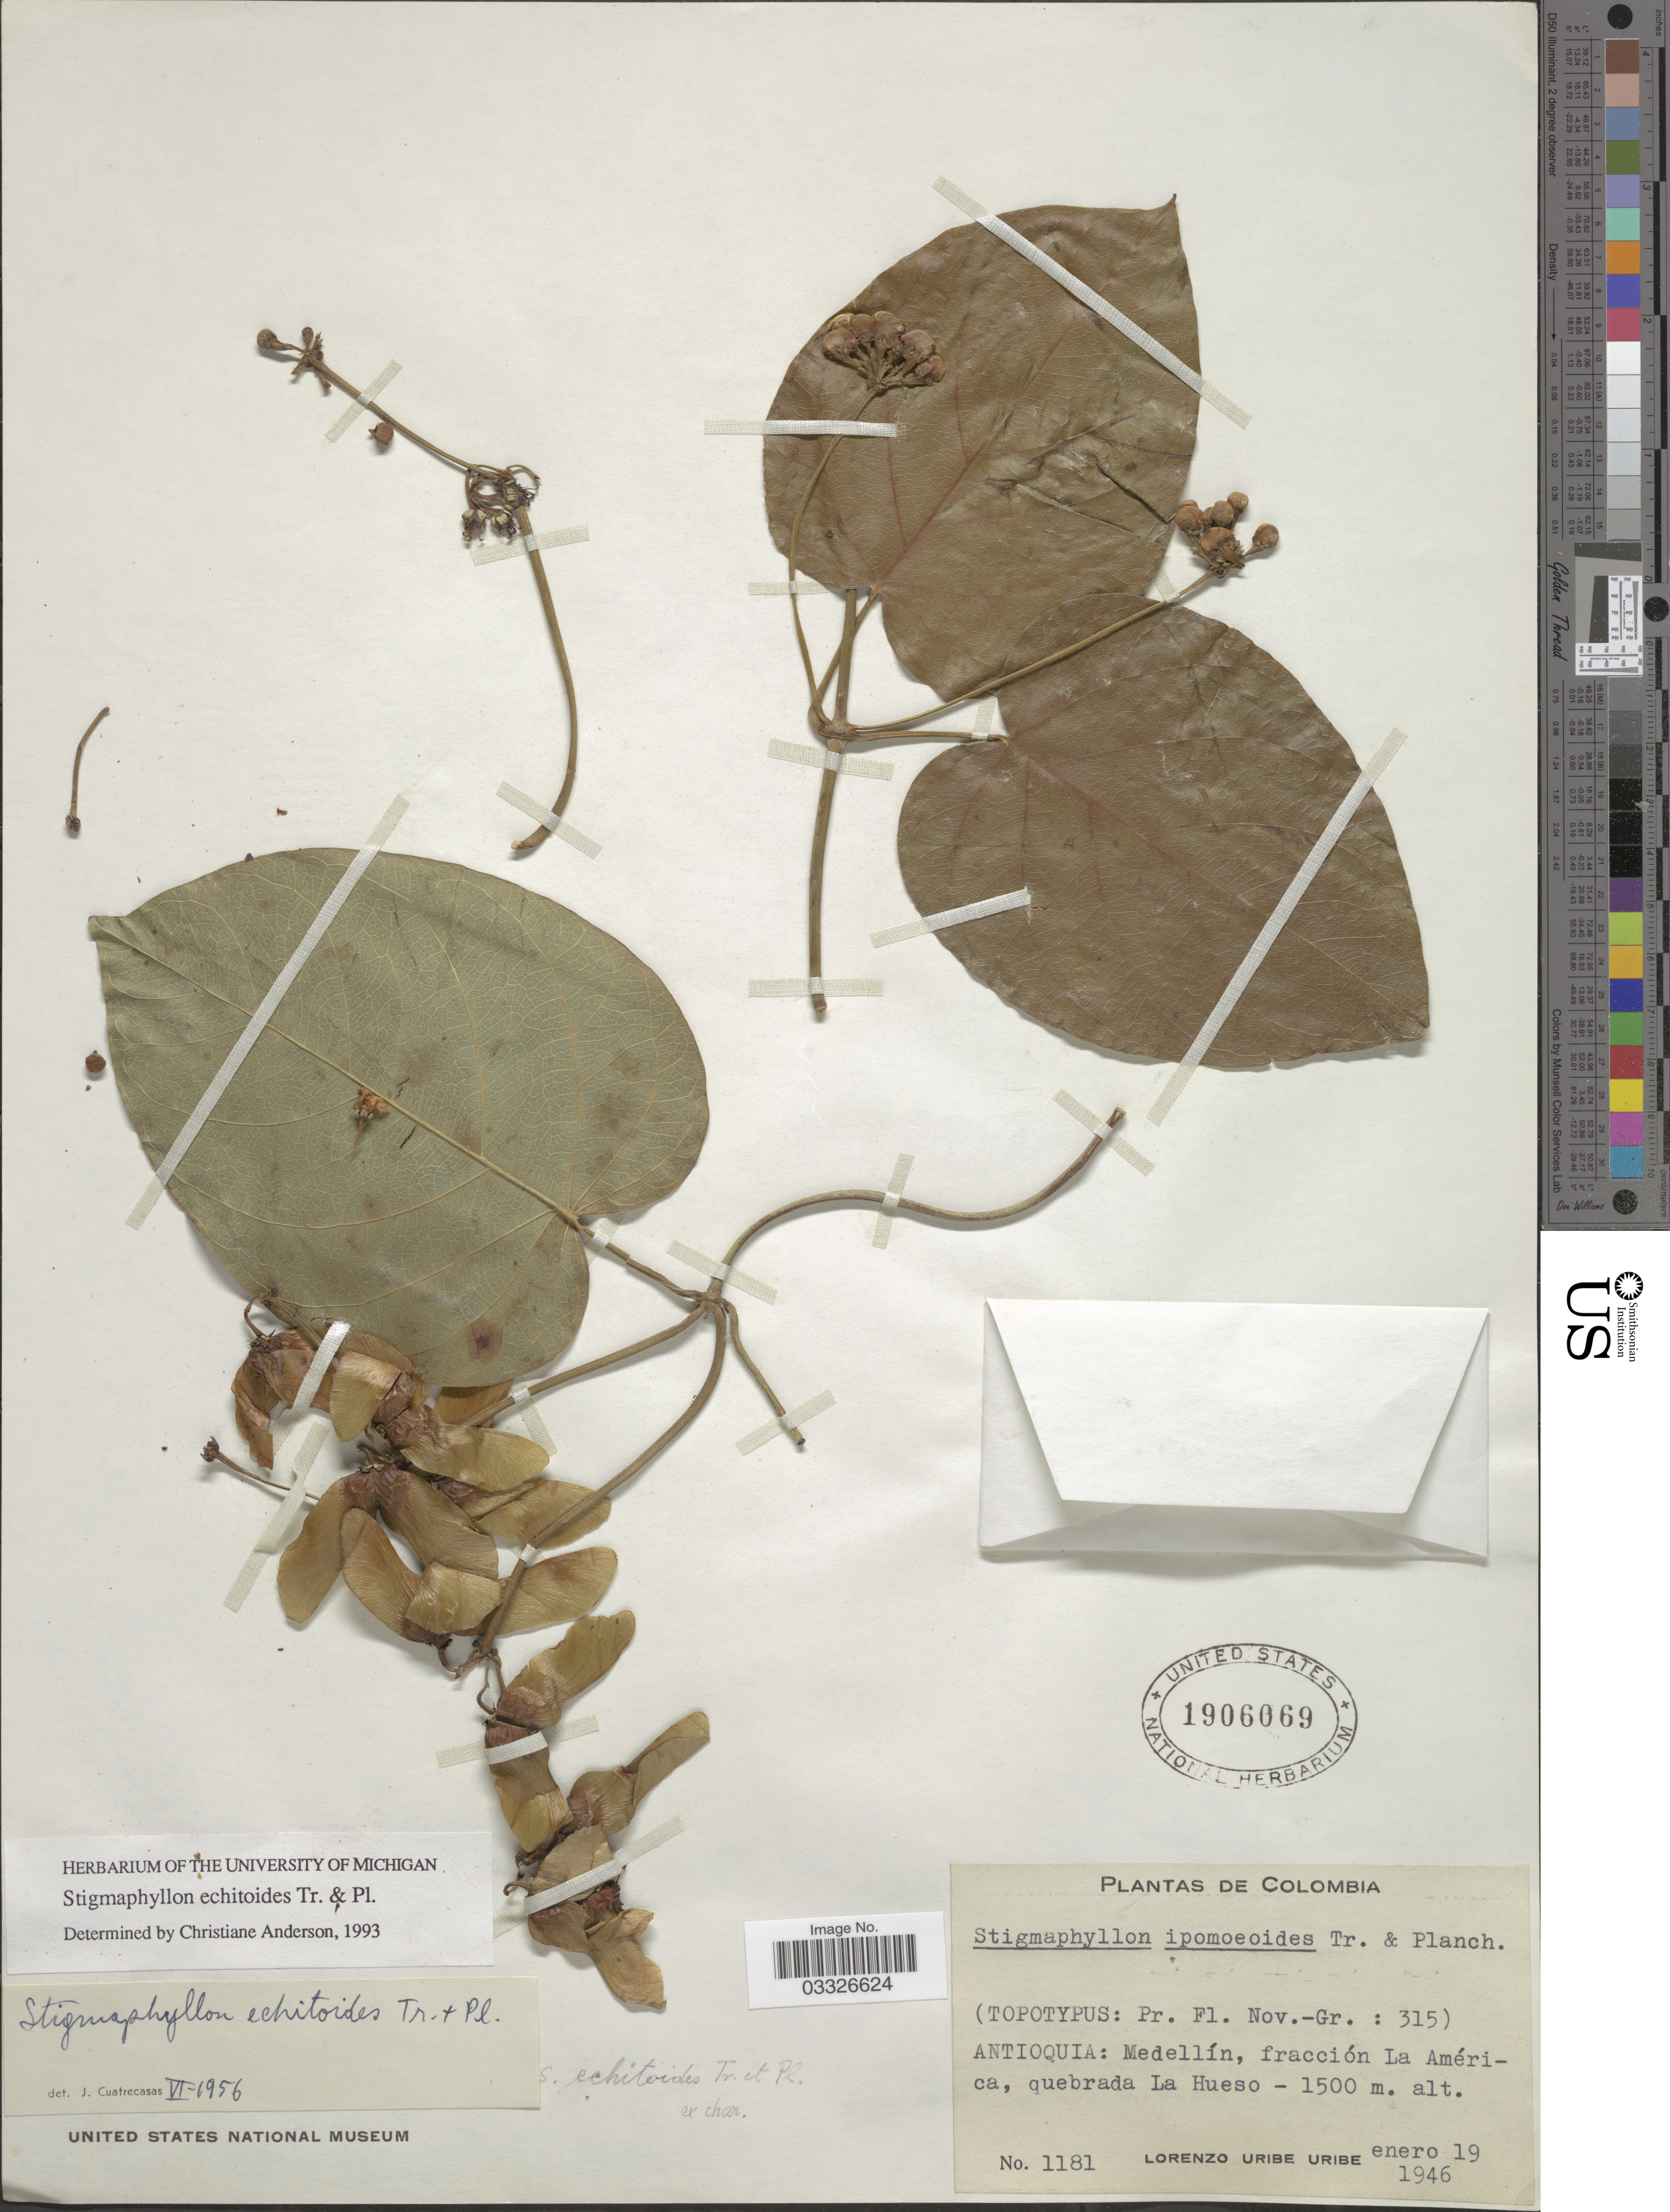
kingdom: Plantae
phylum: Tracheophyta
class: Magnoliopsida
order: Malpighiales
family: Malpighiaceae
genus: Stigmaphyllon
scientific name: Stigmaphyllon echitoides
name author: Triana & Planch.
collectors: L. Uribe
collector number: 1181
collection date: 1946-01-19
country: Colombia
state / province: Antioquia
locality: Medellín, fracción La America, quebrada La Huesa.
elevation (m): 1500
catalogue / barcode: US 1906069